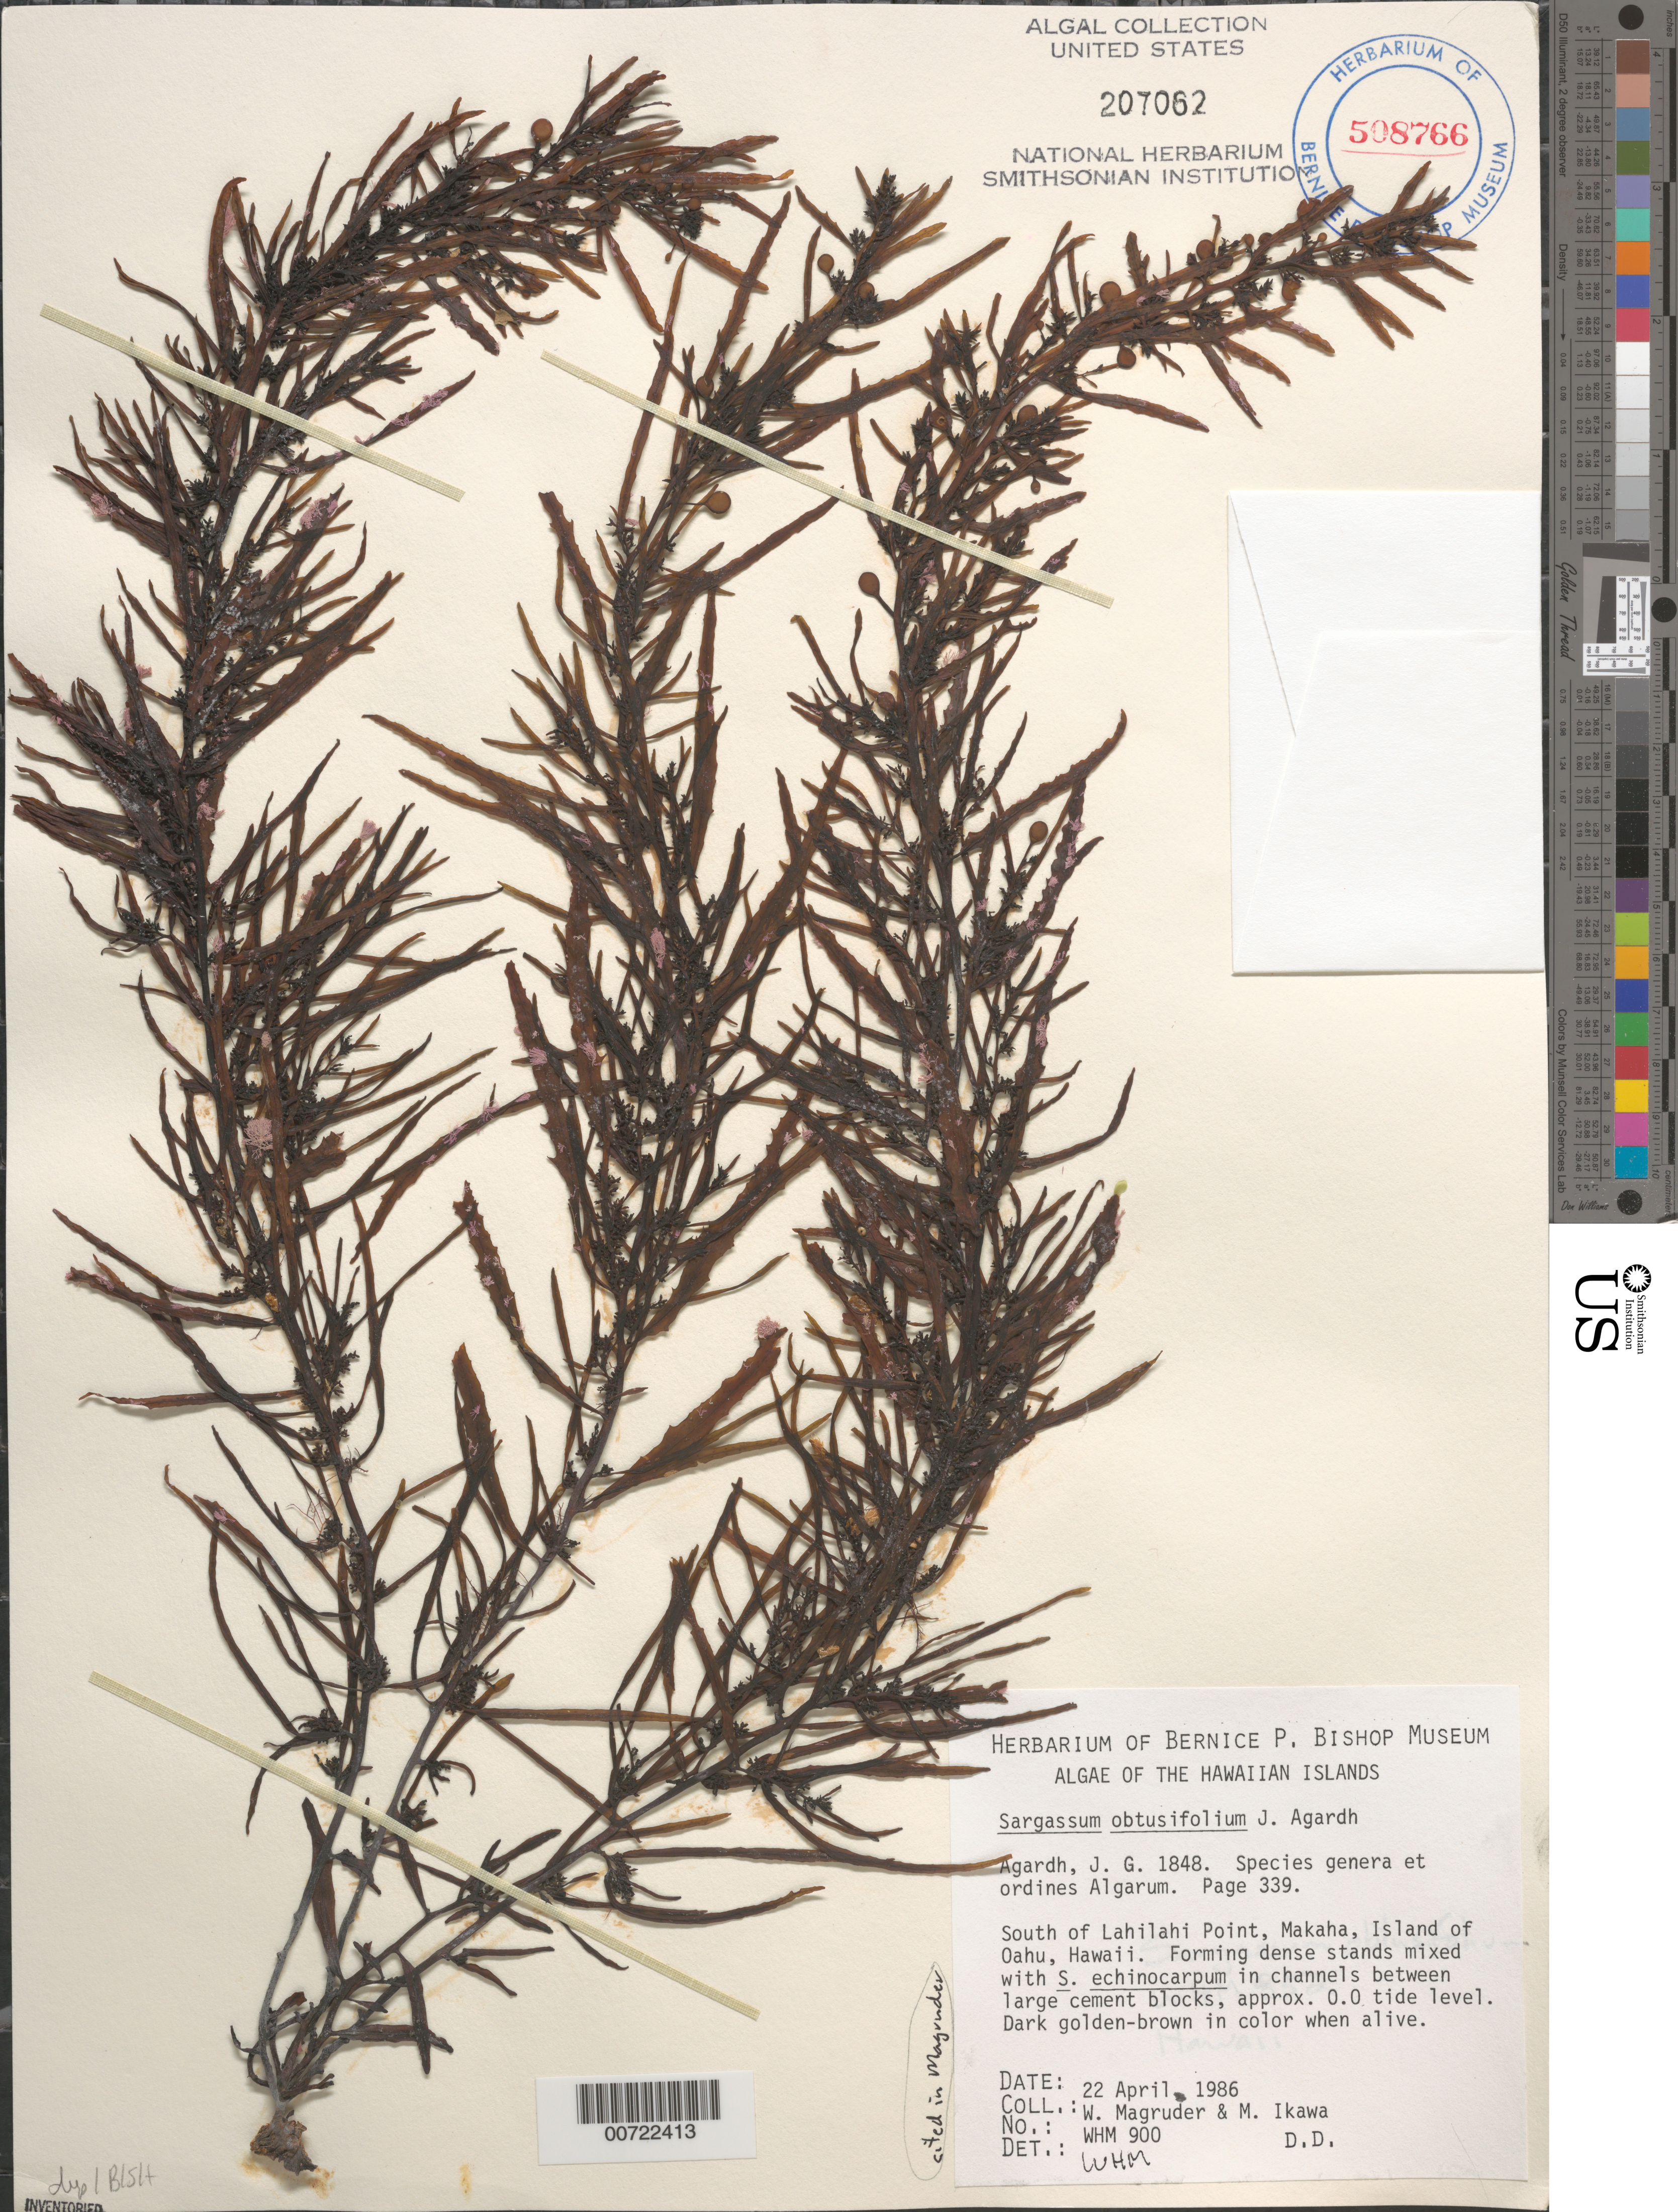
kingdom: Chromista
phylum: Ochrophyta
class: Phaeophyceae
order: Fucales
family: Sargassaceae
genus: Sargassum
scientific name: Sargassum obtusifolium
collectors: W. Magruder & M. Ikawa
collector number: WHM 900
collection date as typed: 22 Apr 1986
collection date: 1986-04-22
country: United States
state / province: Hawaii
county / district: Honolulu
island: Oahu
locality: Makaha, south of Lahilahi Point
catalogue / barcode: US 207062